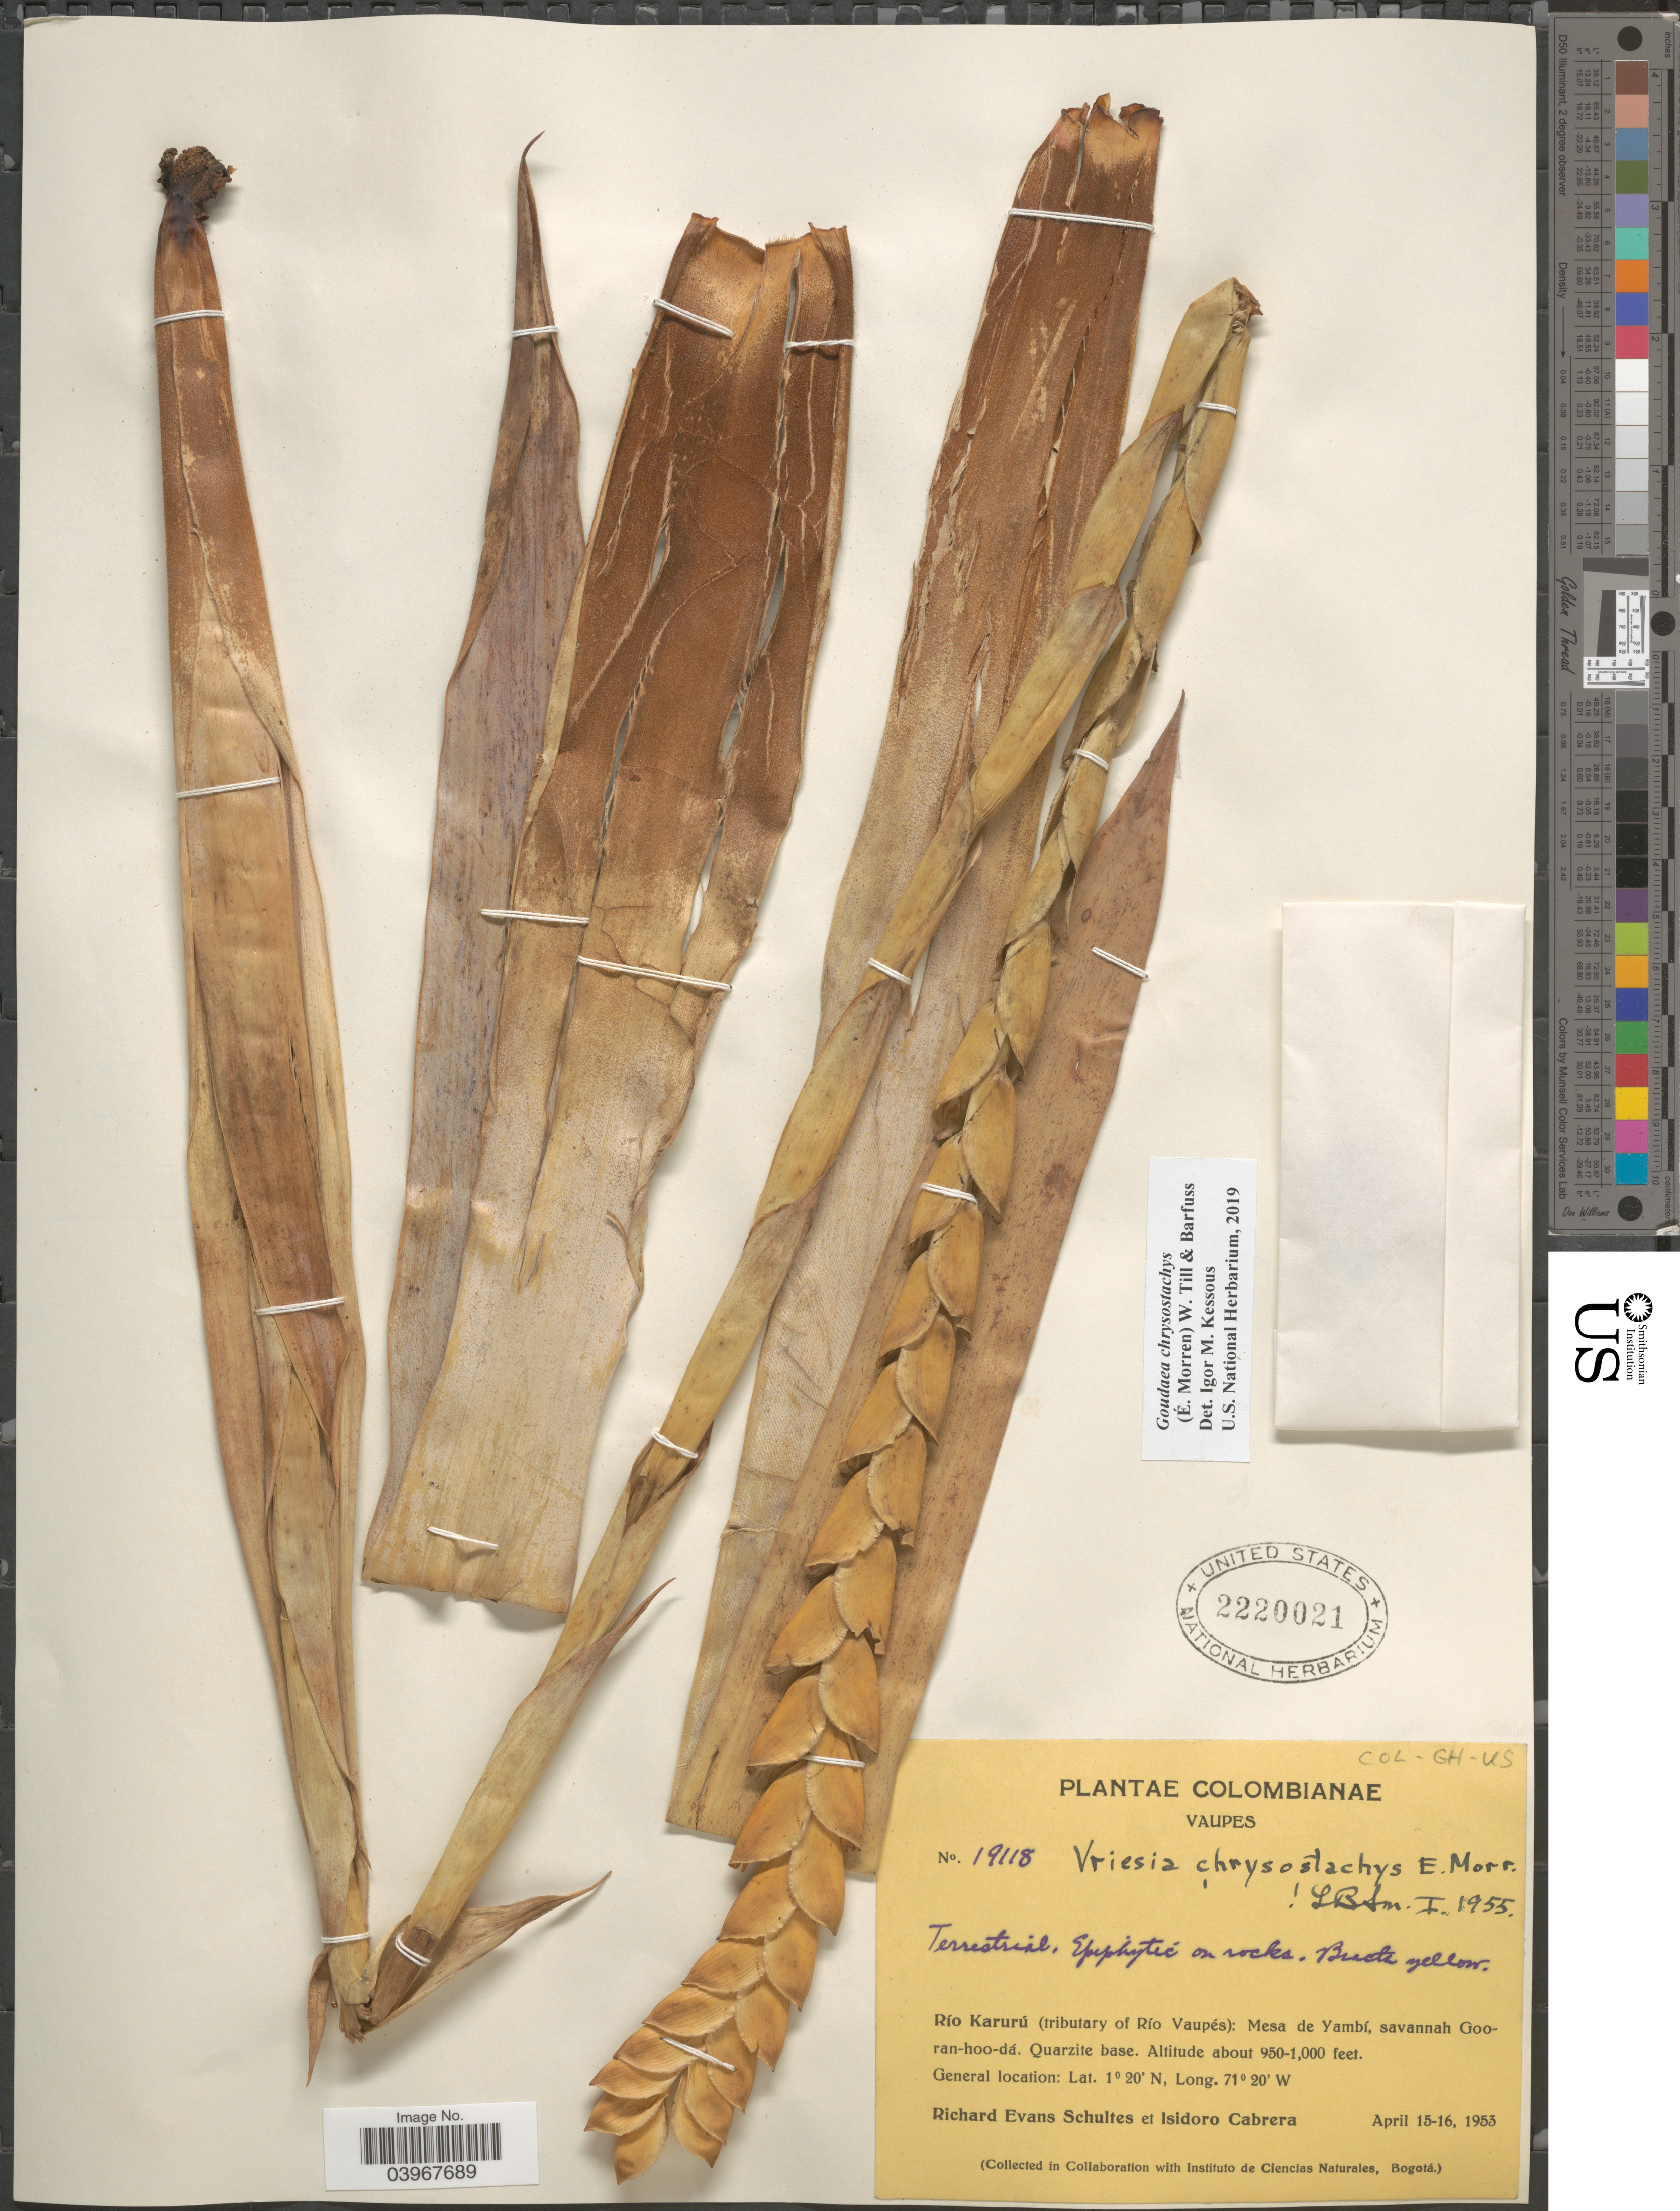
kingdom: Plantae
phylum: Tracheophyta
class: Liliopsida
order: Poales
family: Bromeliaceae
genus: Goudaea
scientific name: Goudaea chrysostachys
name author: (É. Morren) W. Till & Barfuss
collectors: R. E. Schultes & I. Cabrera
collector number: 19118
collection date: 1953-04-15/1953-04-16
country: Colombia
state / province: Vaupés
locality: Río Karurú (tributary of Río Vaupés): Mesa de Yambí, savannah Gooran-hoo-dá. Quarzite base.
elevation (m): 290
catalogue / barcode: US 2220021